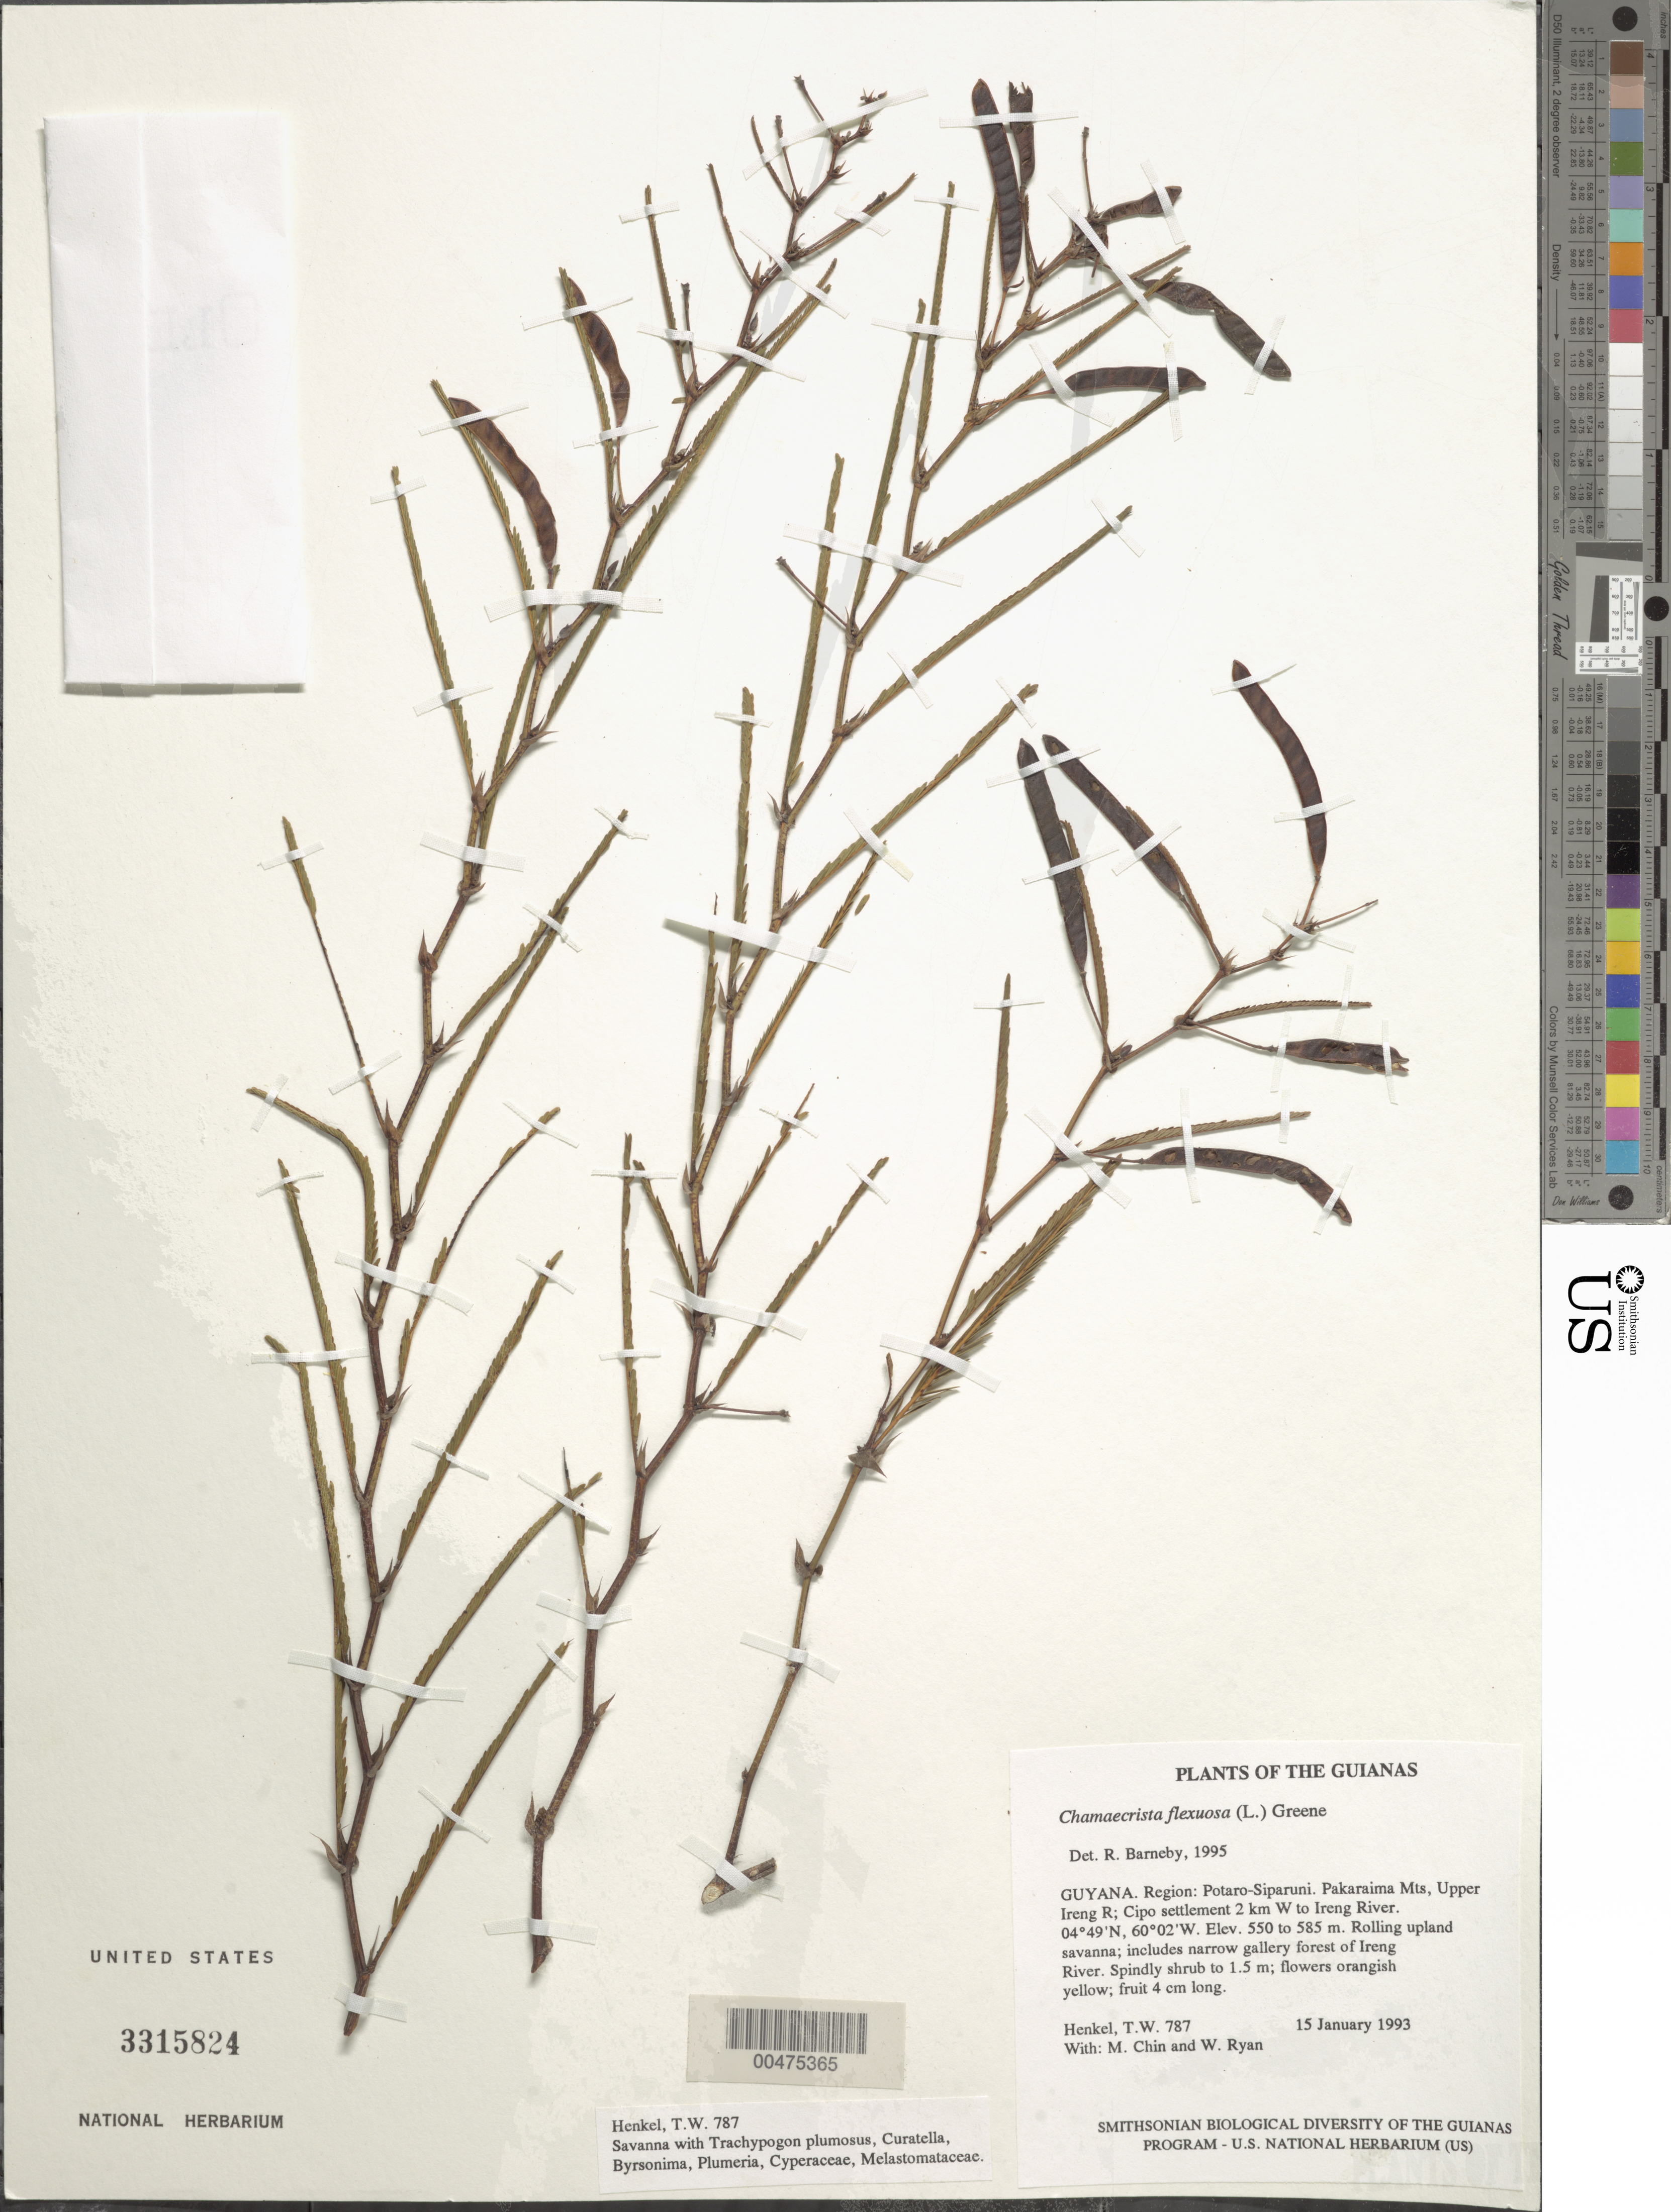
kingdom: Plantae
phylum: Tracheophyta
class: Magnoliopsida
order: Fabales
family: Fabaceae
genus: Chamaecrista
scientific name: Chamaecrista flexuosa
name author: (L.) Greene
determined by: Barneby, Rupert C., (NY)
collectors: T. Henkel, M. Chin & W. Ryan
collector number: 787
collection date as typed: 15 January 1993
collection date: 1993-01-15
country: Guyana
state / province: Potaro-Siparuni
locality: Pakaraima Mts, Upper Ireng R; Cipo settlement 2 km W to Ireng River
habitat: Rolling upland savanna; includes narrow gallery forest of Ireng River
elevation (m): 550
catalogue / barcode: US 3315824